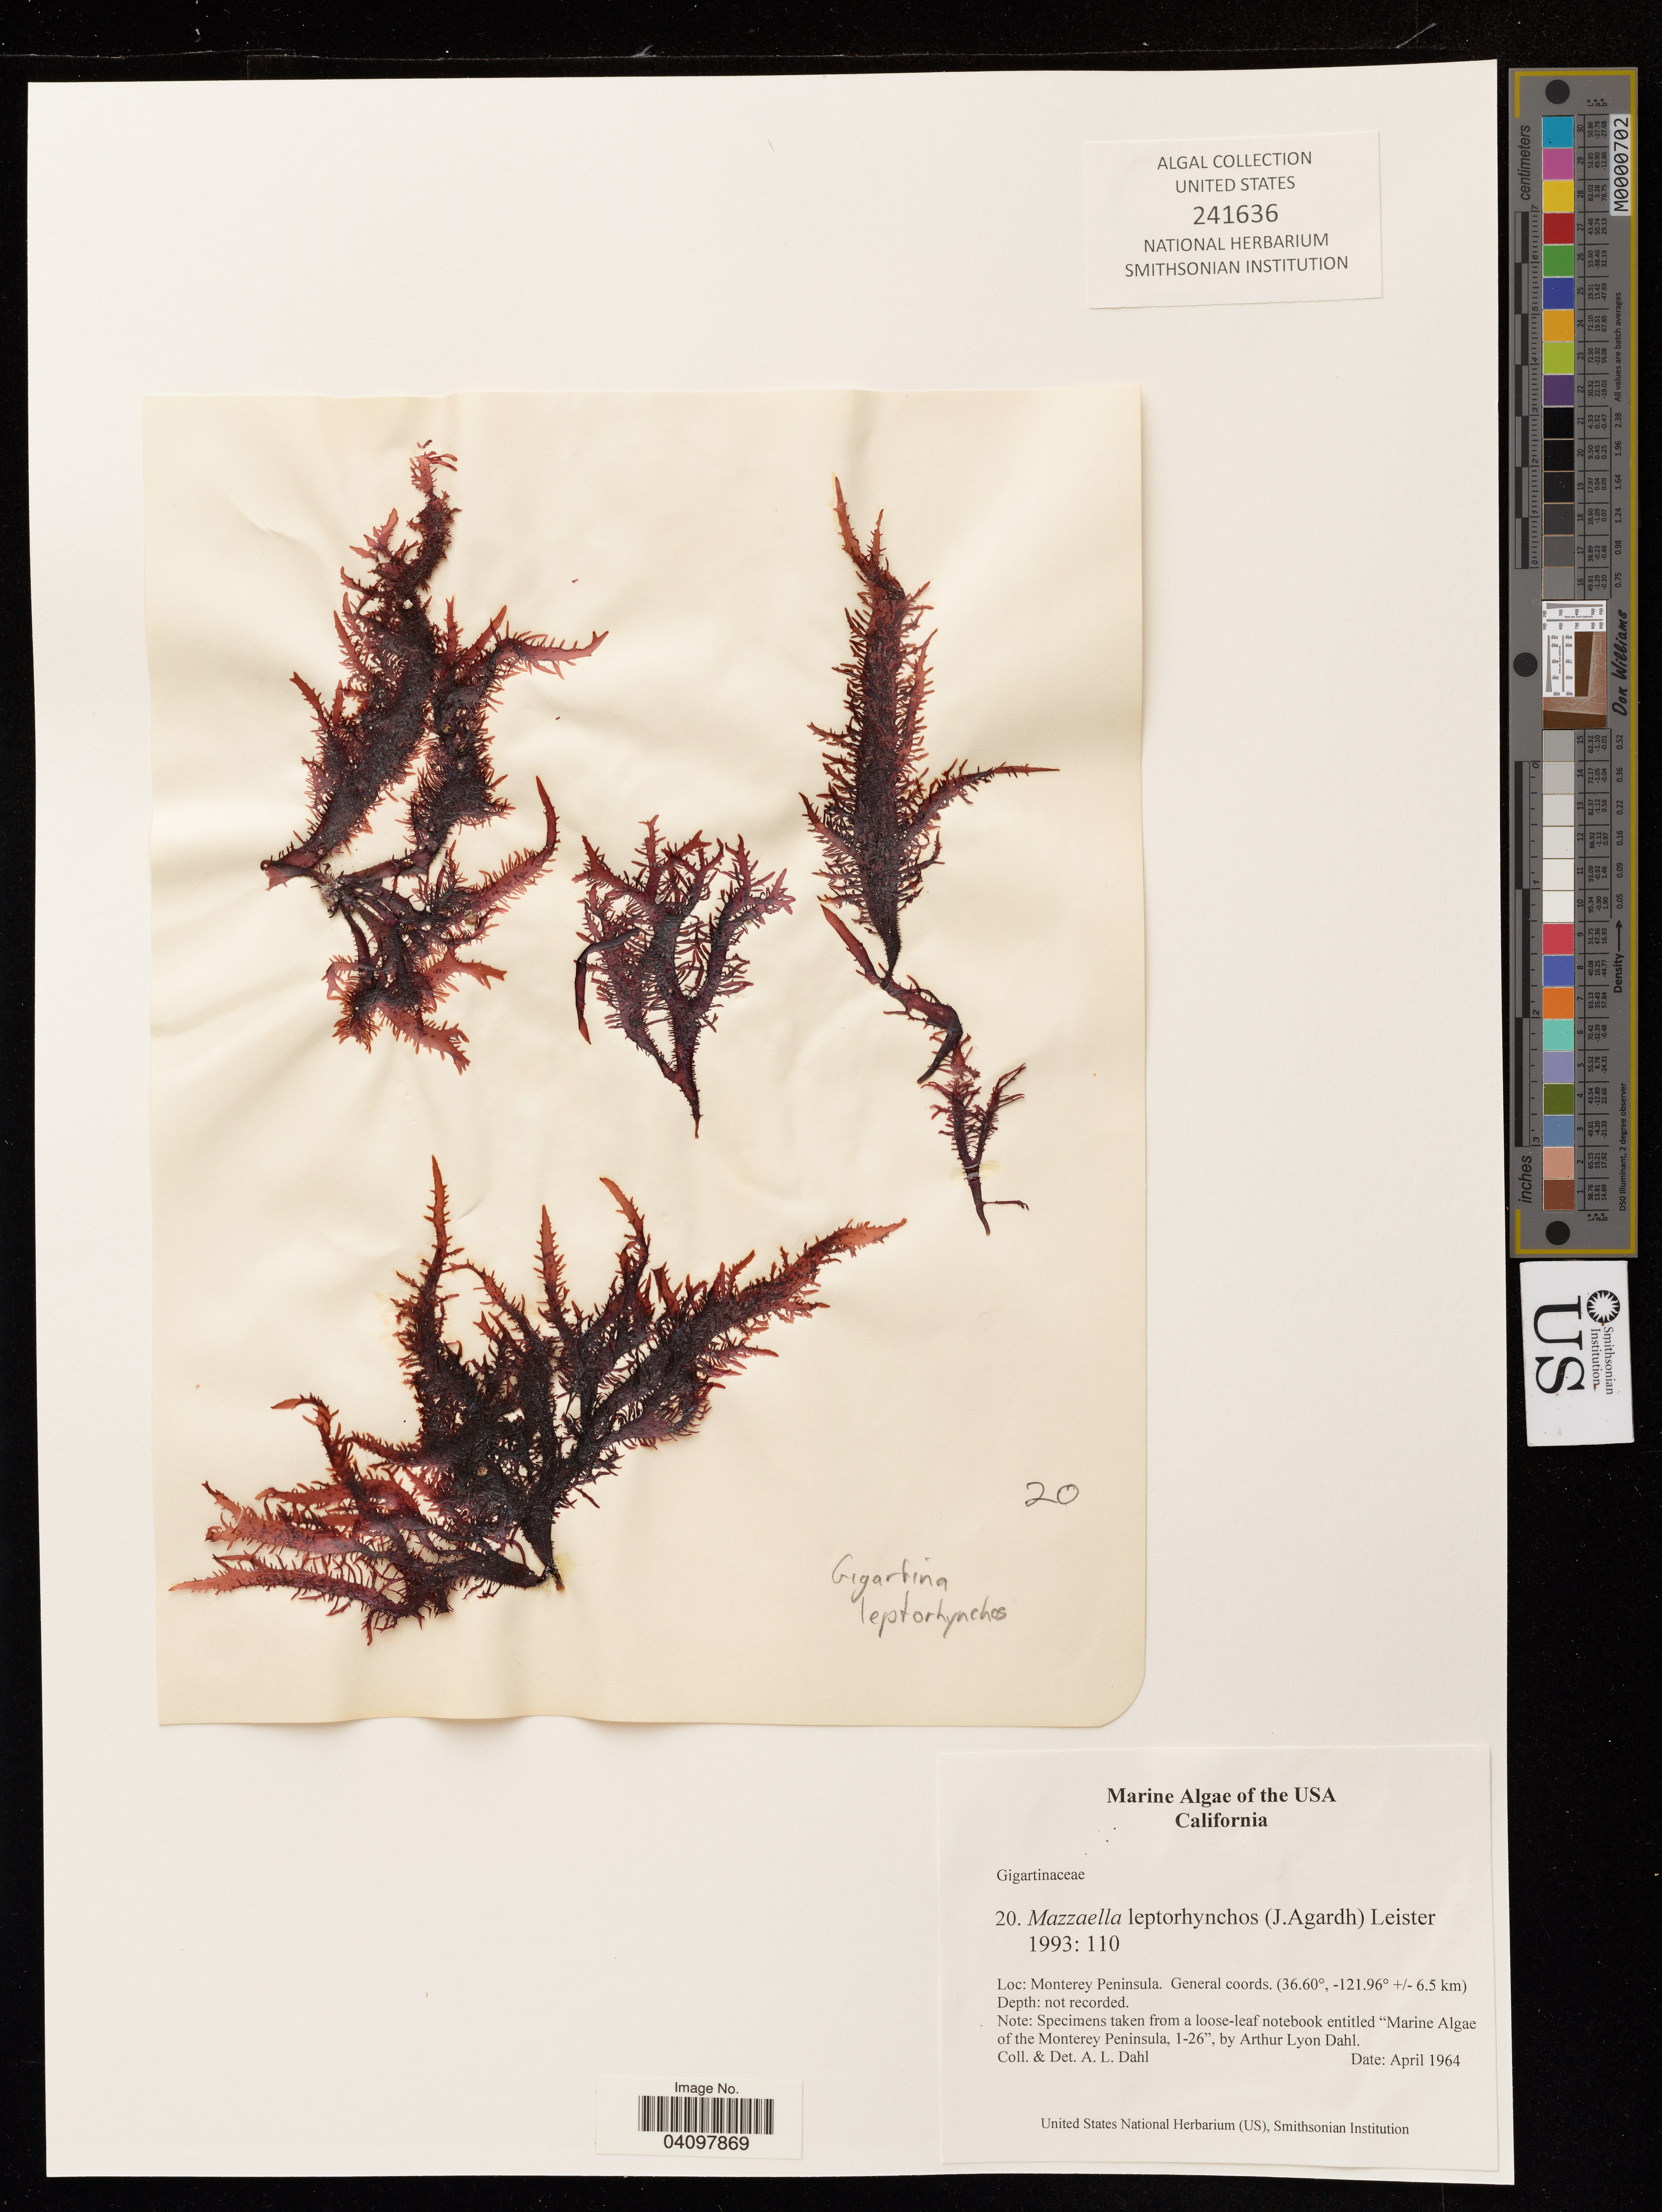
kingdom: Plantae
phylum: Rhodophyta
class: Florideophyceae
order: Gigartinales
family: Gigartinaceae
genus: Mazzaella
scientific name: Mazzaella leptorhynchos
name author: (J. Agardh) Leister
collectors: A. Dahl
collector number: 20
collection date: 1964-04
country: United States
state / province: California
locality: Monterey Peninsula. +/- 6.5 km.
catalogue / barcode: US 241636